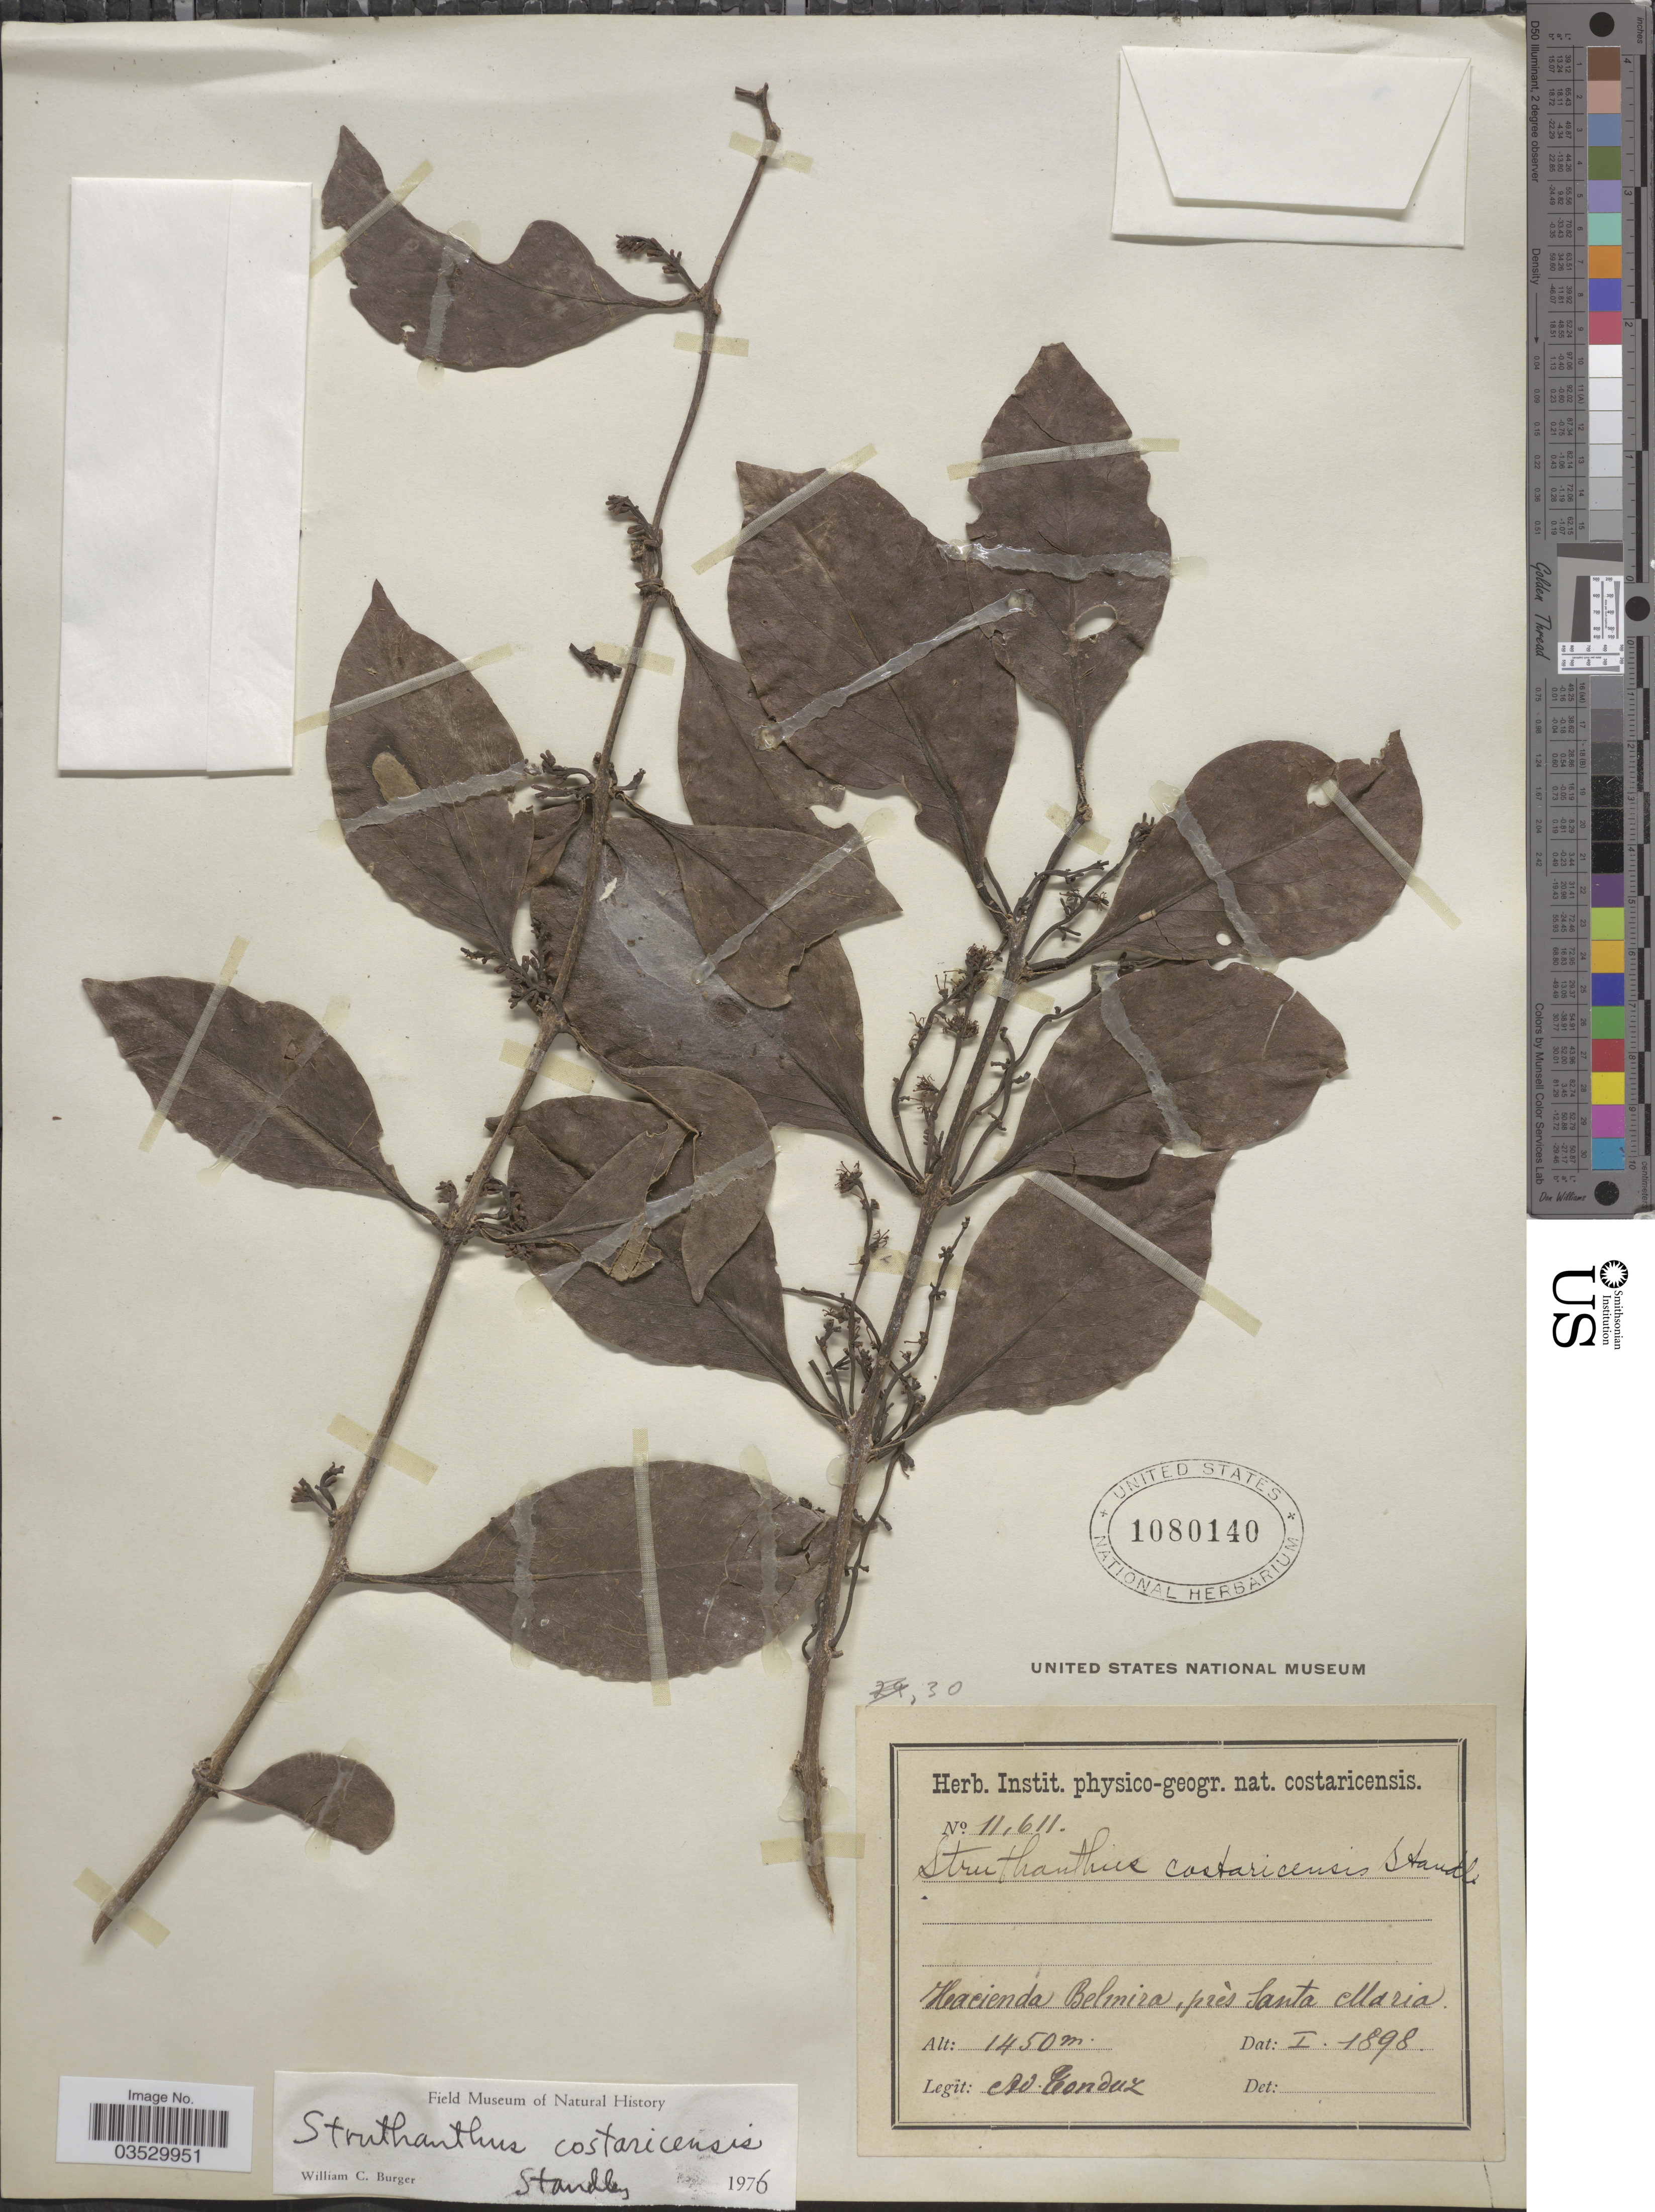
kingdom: Plantae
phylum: Tracheophyta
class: Magnoliopsida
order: Santalales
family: Loranthaceae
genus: Struthanthus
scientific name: Struthanthus costaricensis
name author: Standl.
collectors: A. Tonduz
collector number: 11611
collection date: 1898-01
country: Costa Rica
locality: Hacienda Belmira, près Santa Maria.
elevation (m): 1450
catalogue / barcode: US 1080140